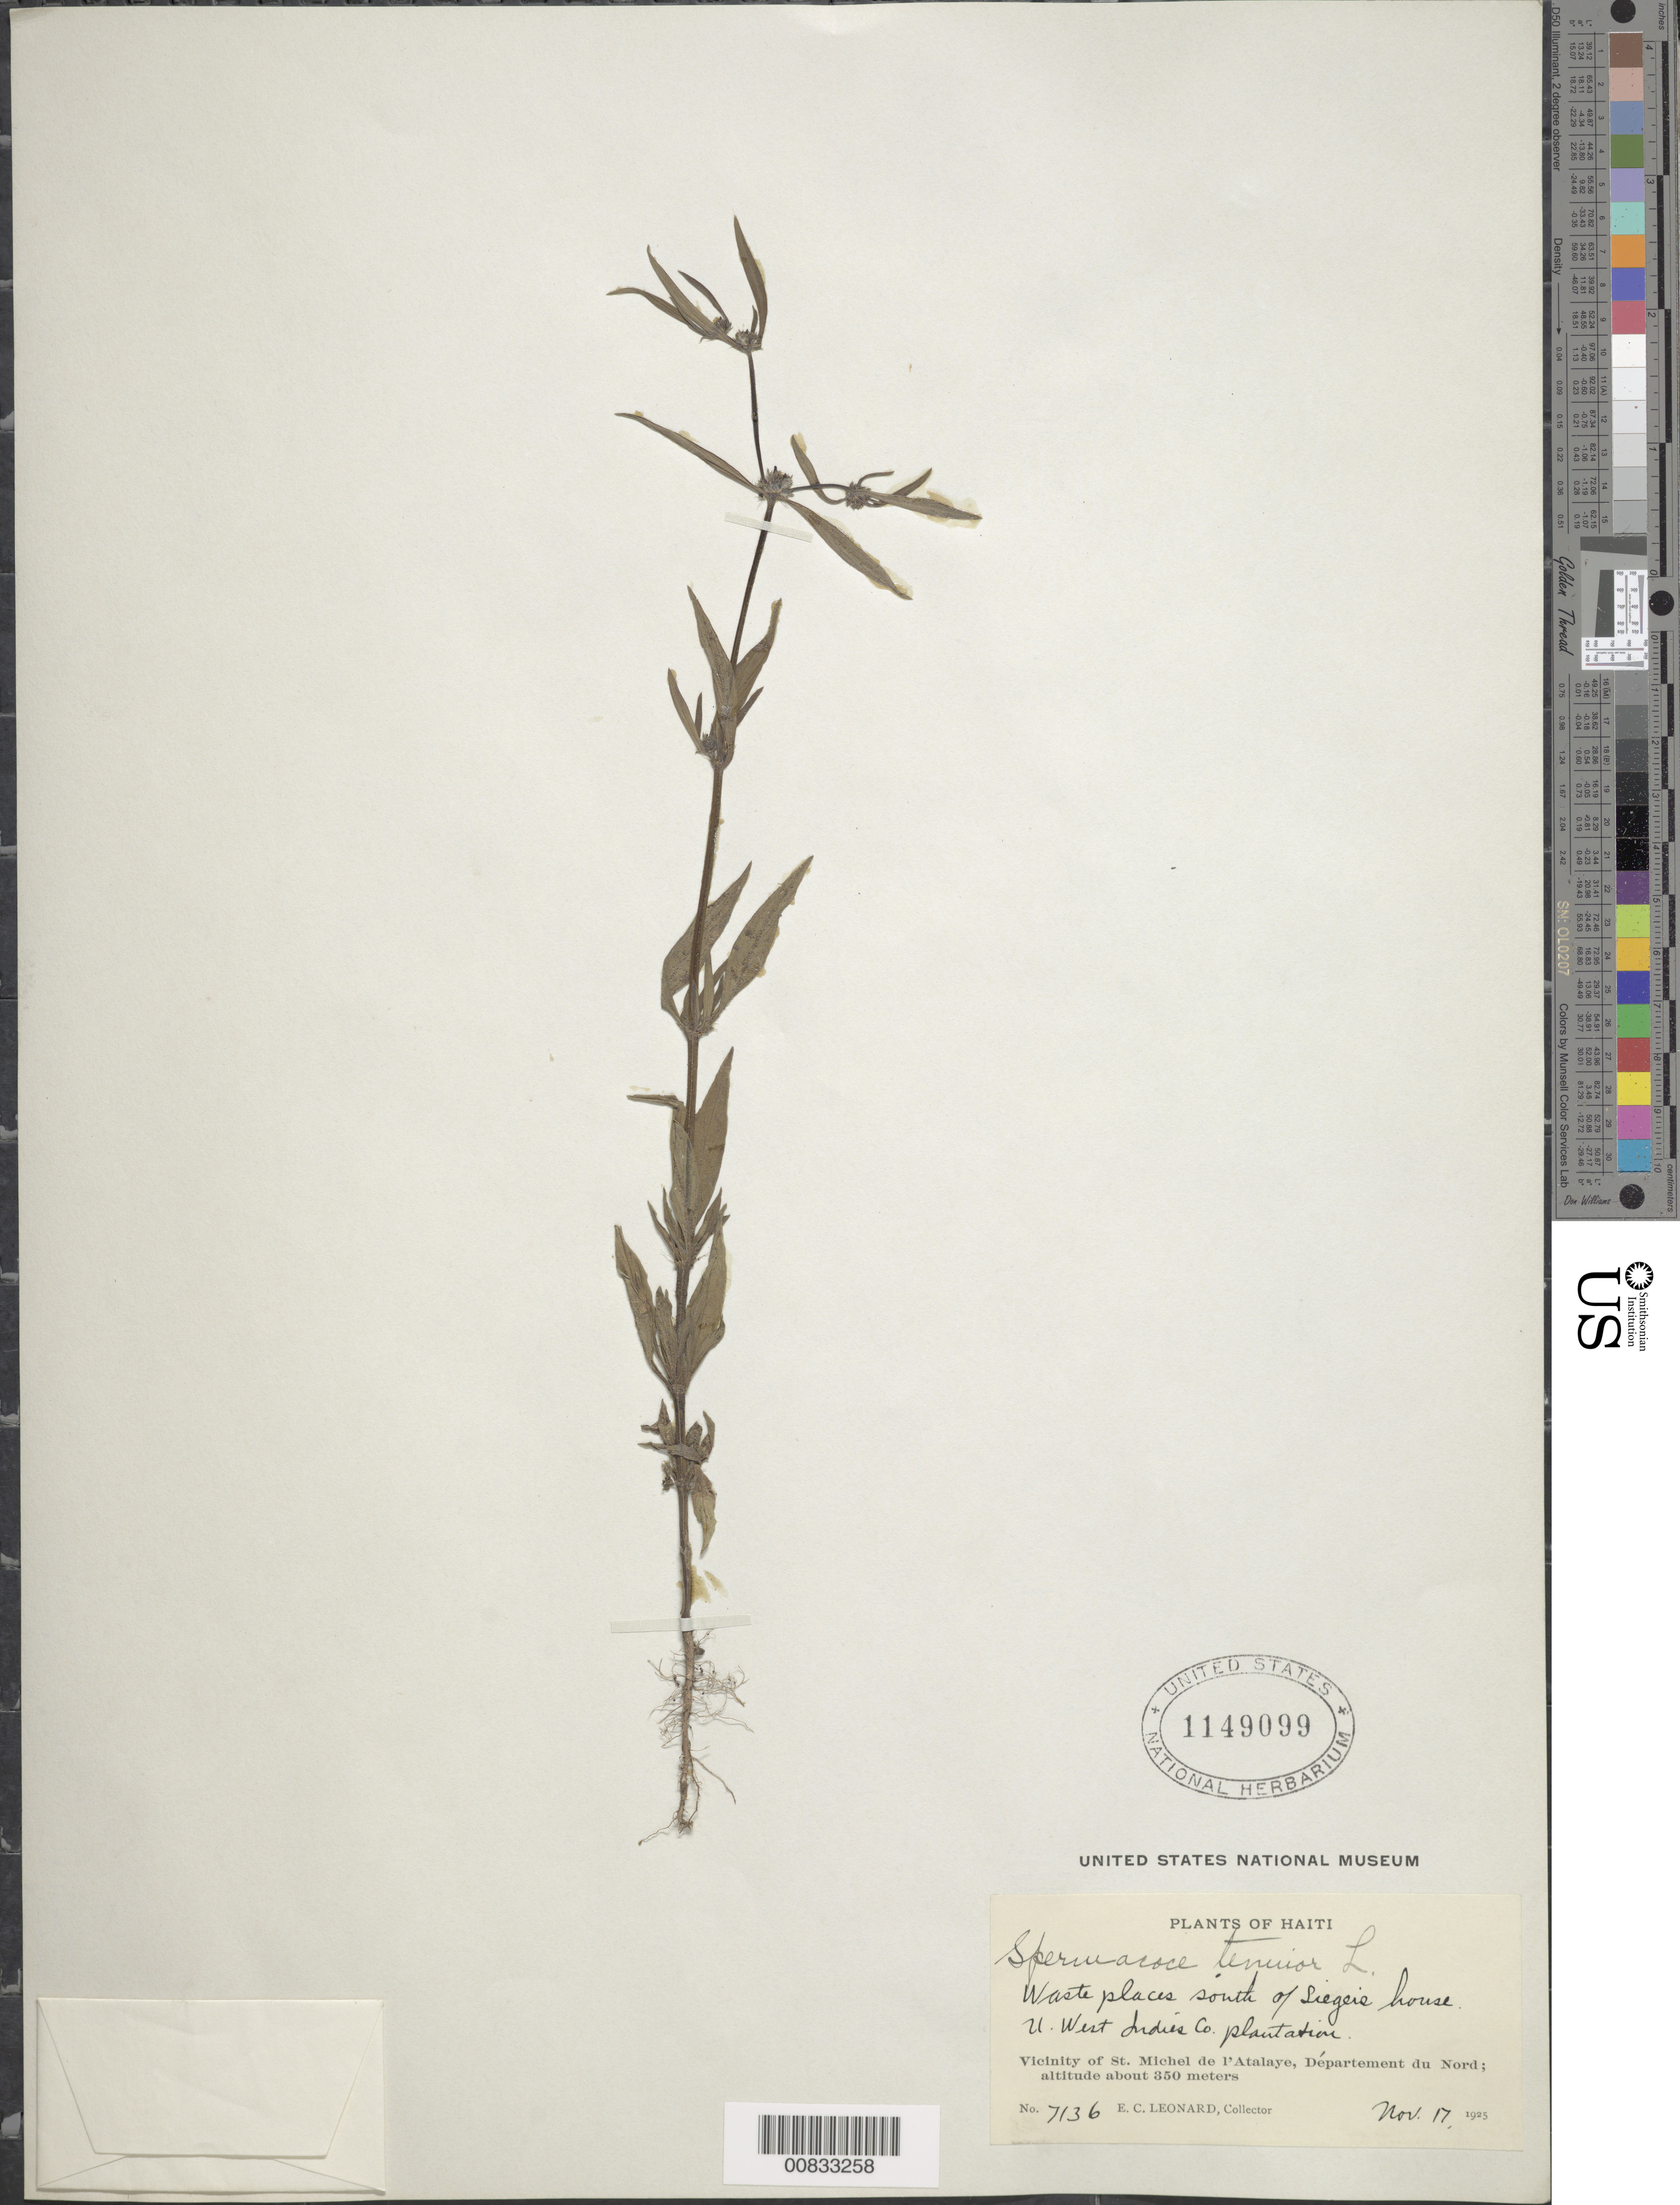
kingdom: Plantae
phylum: Tracheophyta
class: Magnoliopsida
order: Gentianales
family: Rubiaceae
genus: Spermacoce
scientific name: Spermacoce tenuior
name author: L.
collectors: E. C. Leonard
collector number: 7136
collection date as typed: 17 Nov 1925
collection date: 1925-11-17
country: Haiti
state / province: Artibonite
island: Hispaniola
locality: Vicinity of St. Michel de l'Atalaye, S of Sieger's house, U West Indies Co. Plantation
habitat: Waste places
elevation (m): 350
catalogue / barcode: US 1149099